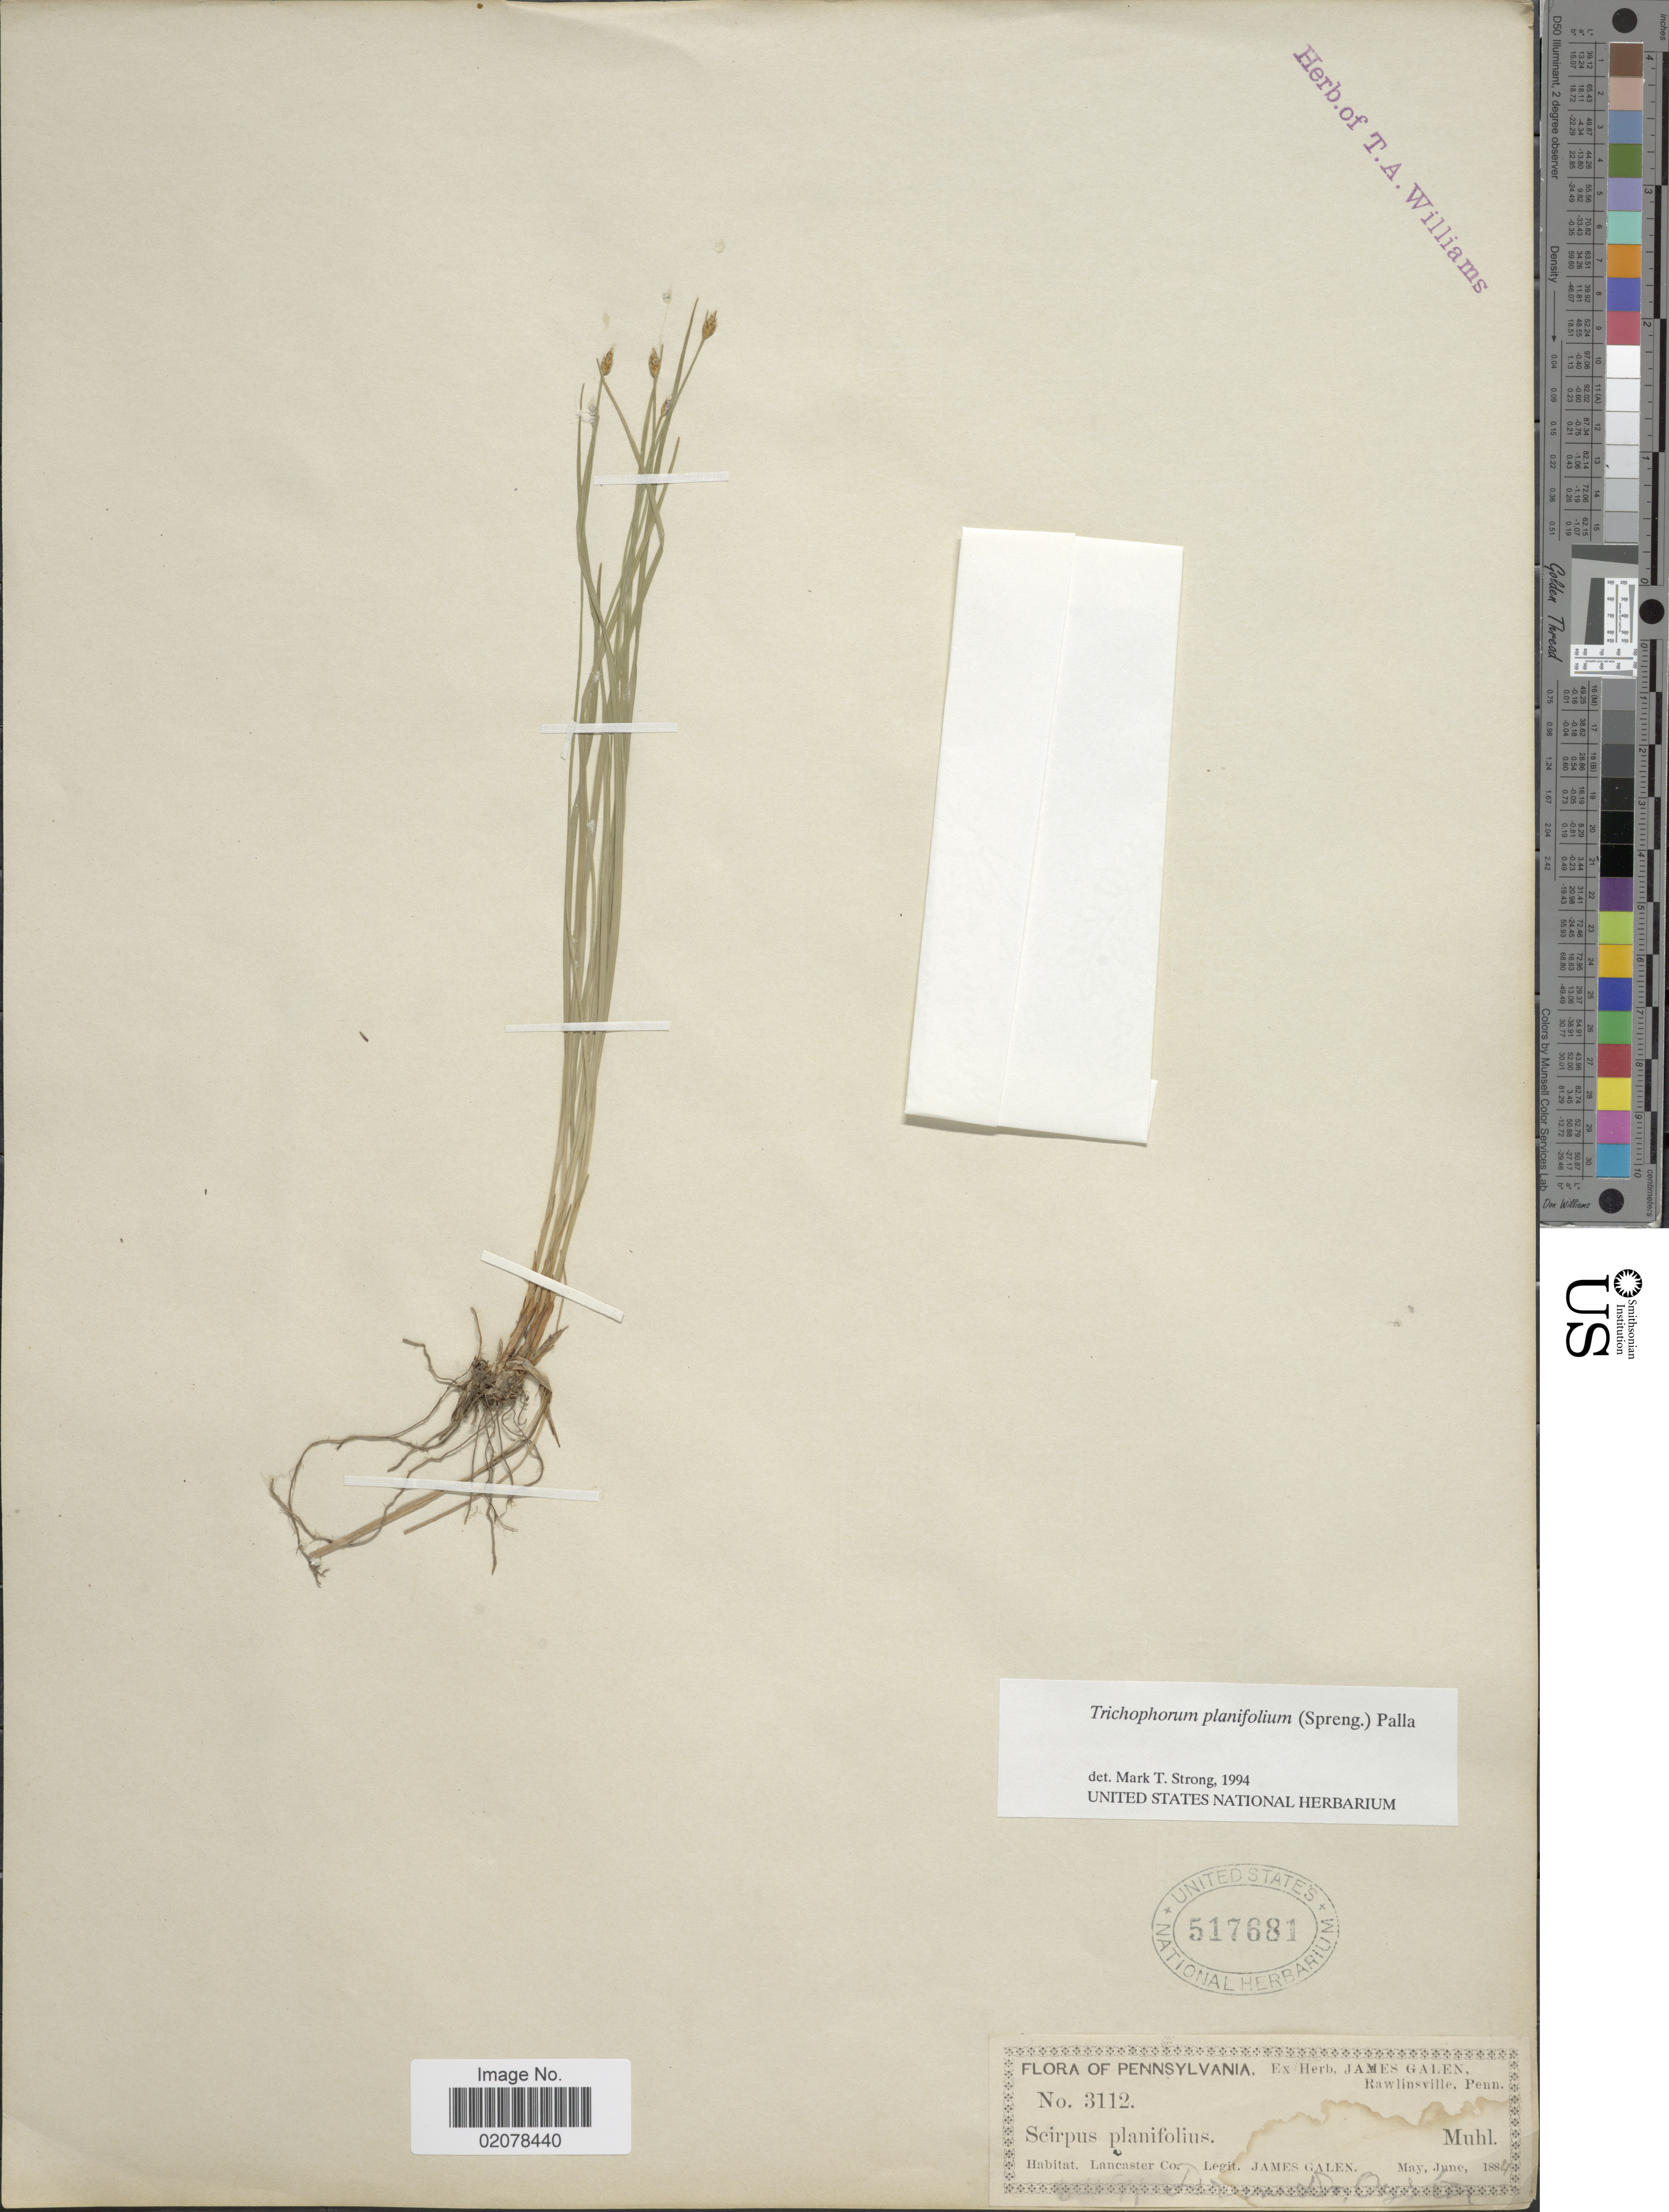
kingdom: Plantae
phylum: Tracheophyta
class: Liliopsida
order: Poales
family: Cyperaceae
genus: Trichophorum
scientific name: Trichophorum planifolium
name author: (Spreng.) Palla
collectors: J. Galen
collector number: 3112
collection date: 1884-05/1884-06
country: United States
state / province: Pennsylvania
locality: Lancaster Co.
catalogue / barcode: US 517681